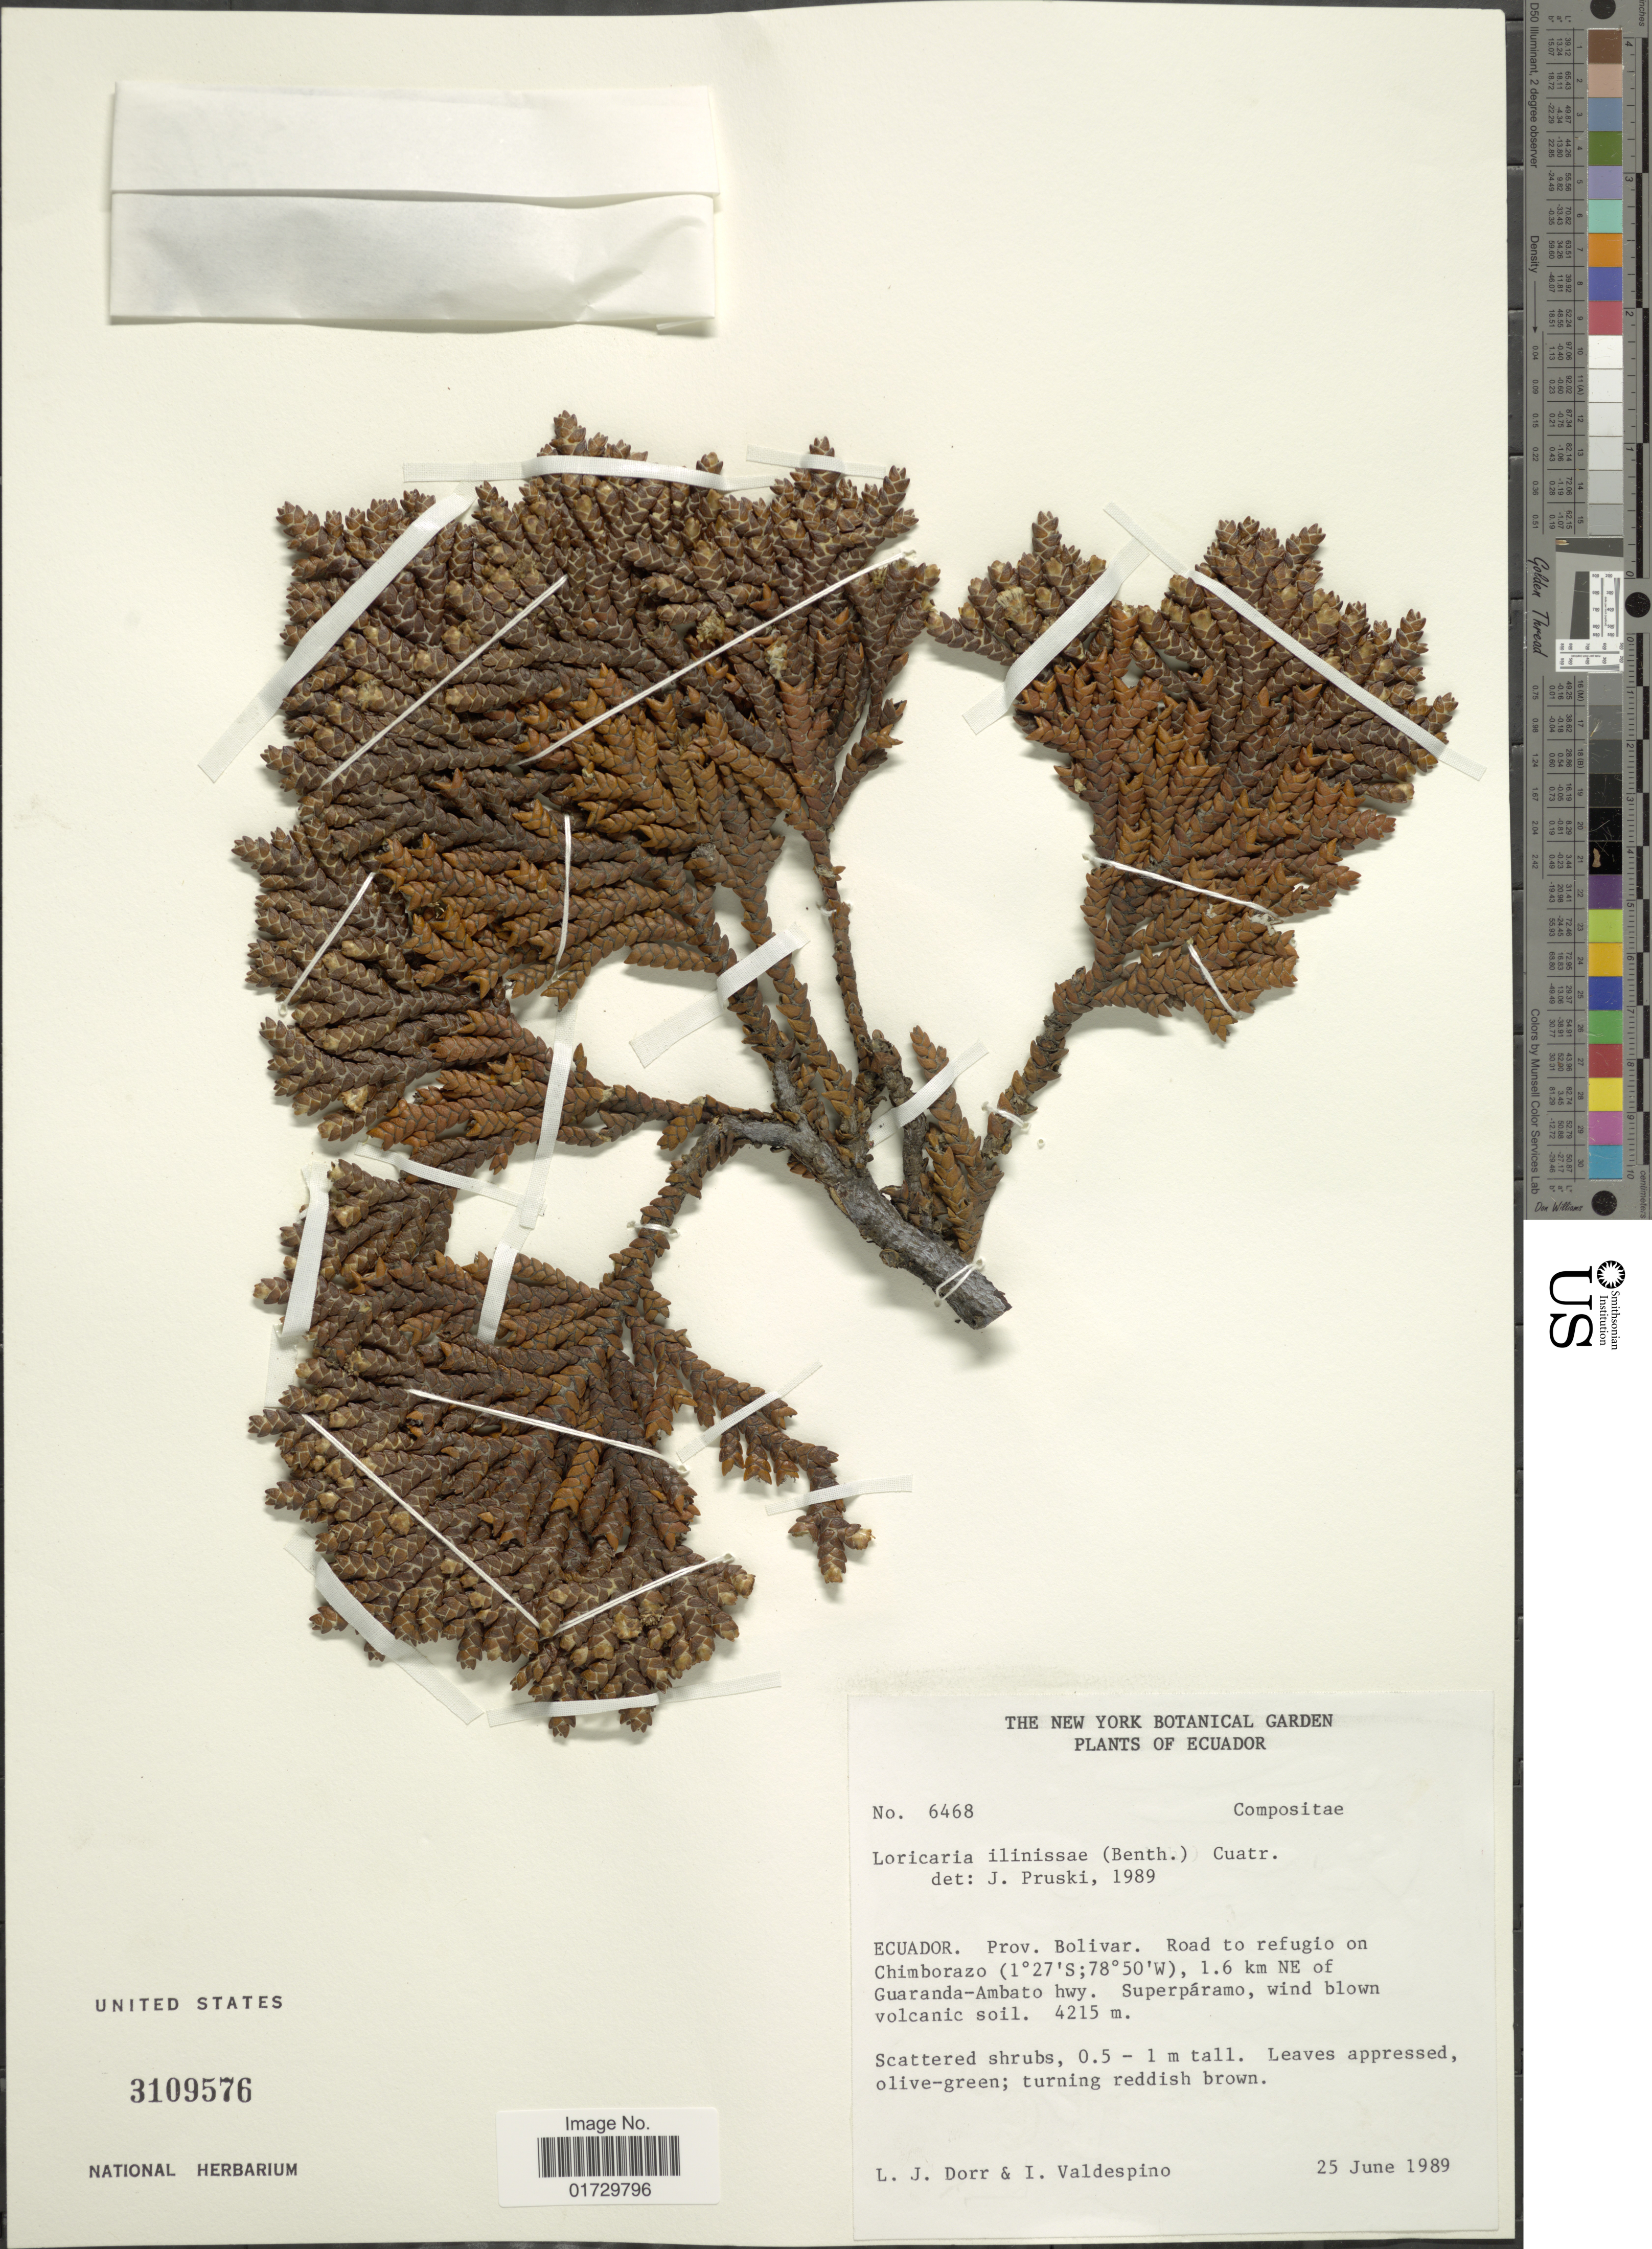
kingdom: Plantae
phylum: Tracheophyta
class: Magnoliopsida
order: Asterales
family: Asteraceae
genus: Loricaria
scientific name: Loricaria ilinissae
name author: (Benth.) Cuatrec.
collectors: L. J. Dorr & I. Valdespinio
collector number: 6468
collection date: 1989-06-25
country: Ecuador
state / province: Bolívar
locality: Road to refugio on Chimborazo, 1.6 km NE of Guaranda-Ambato hwy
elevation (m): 4215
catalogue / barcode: US 3109576